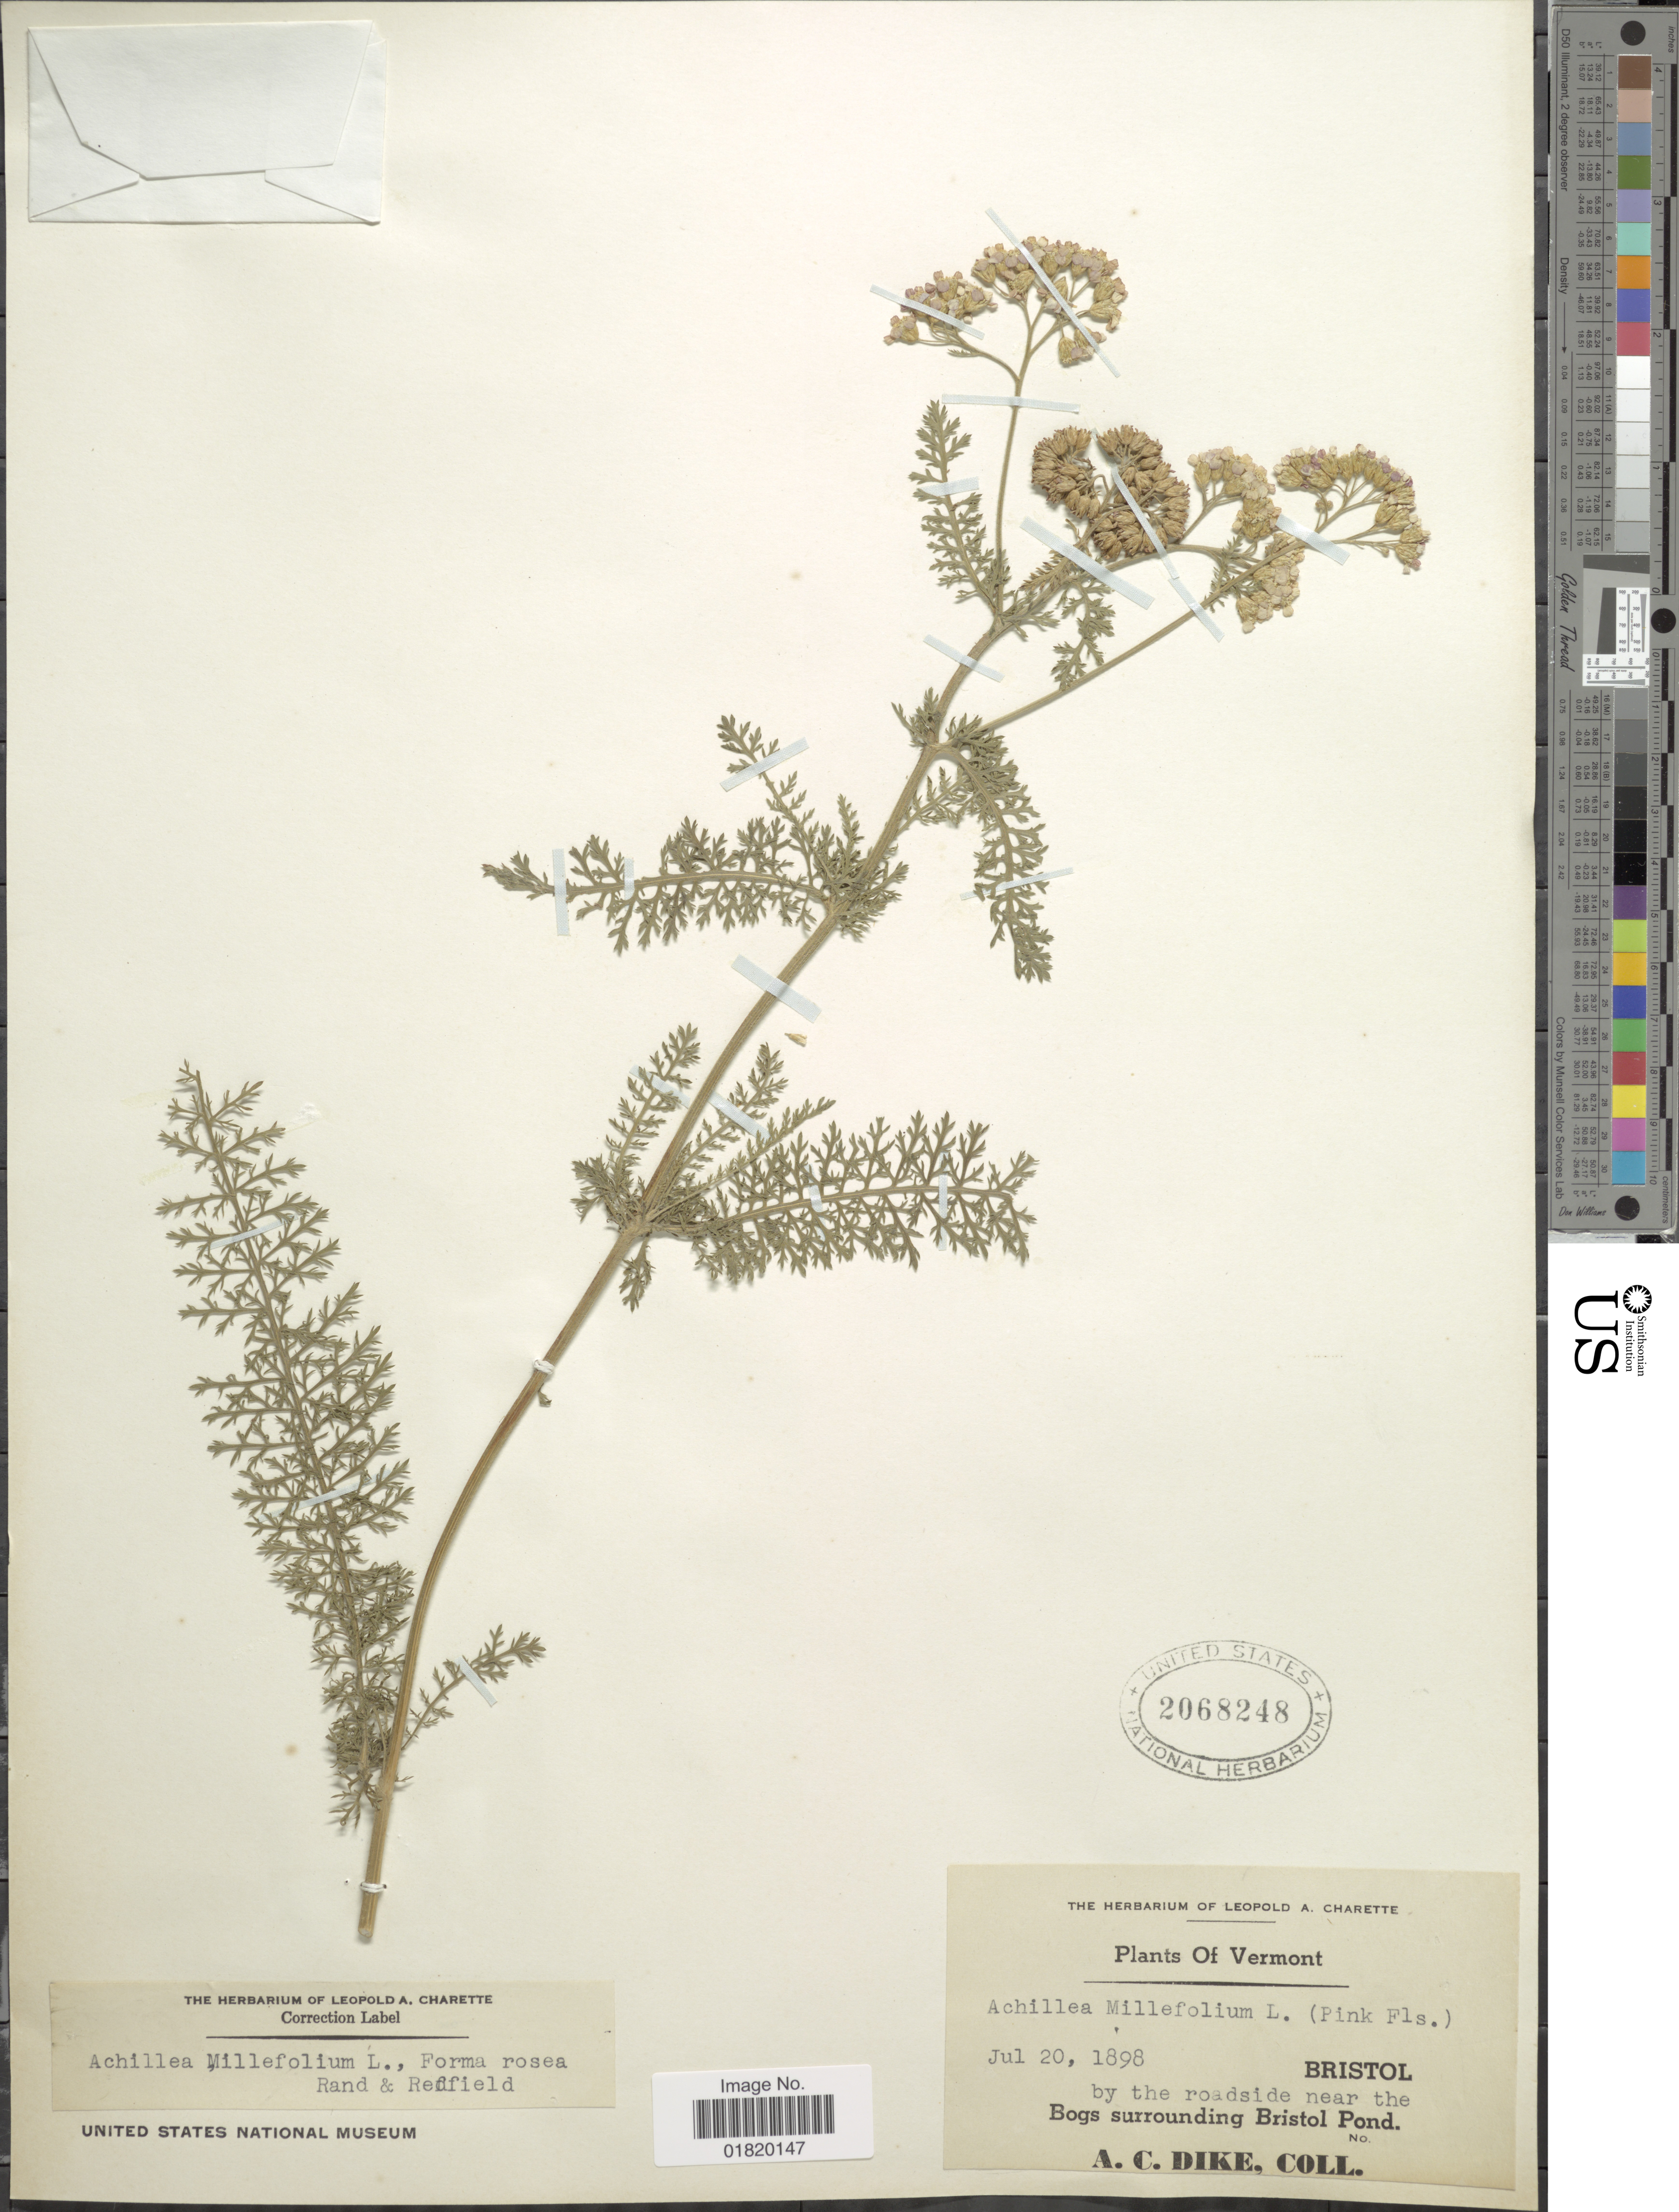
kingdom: Plantae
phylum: Tracheophyta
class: Magnoliopsida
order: Asterales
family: Asteraceae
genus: Achillea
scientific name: Achillea millefolium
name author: L.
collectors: A. Dike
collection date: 1898-07-20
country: United States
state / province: Vermont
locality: Bristol. by the roadside near the Bogs surrounding Bristop Pond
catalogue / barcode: US 2068248